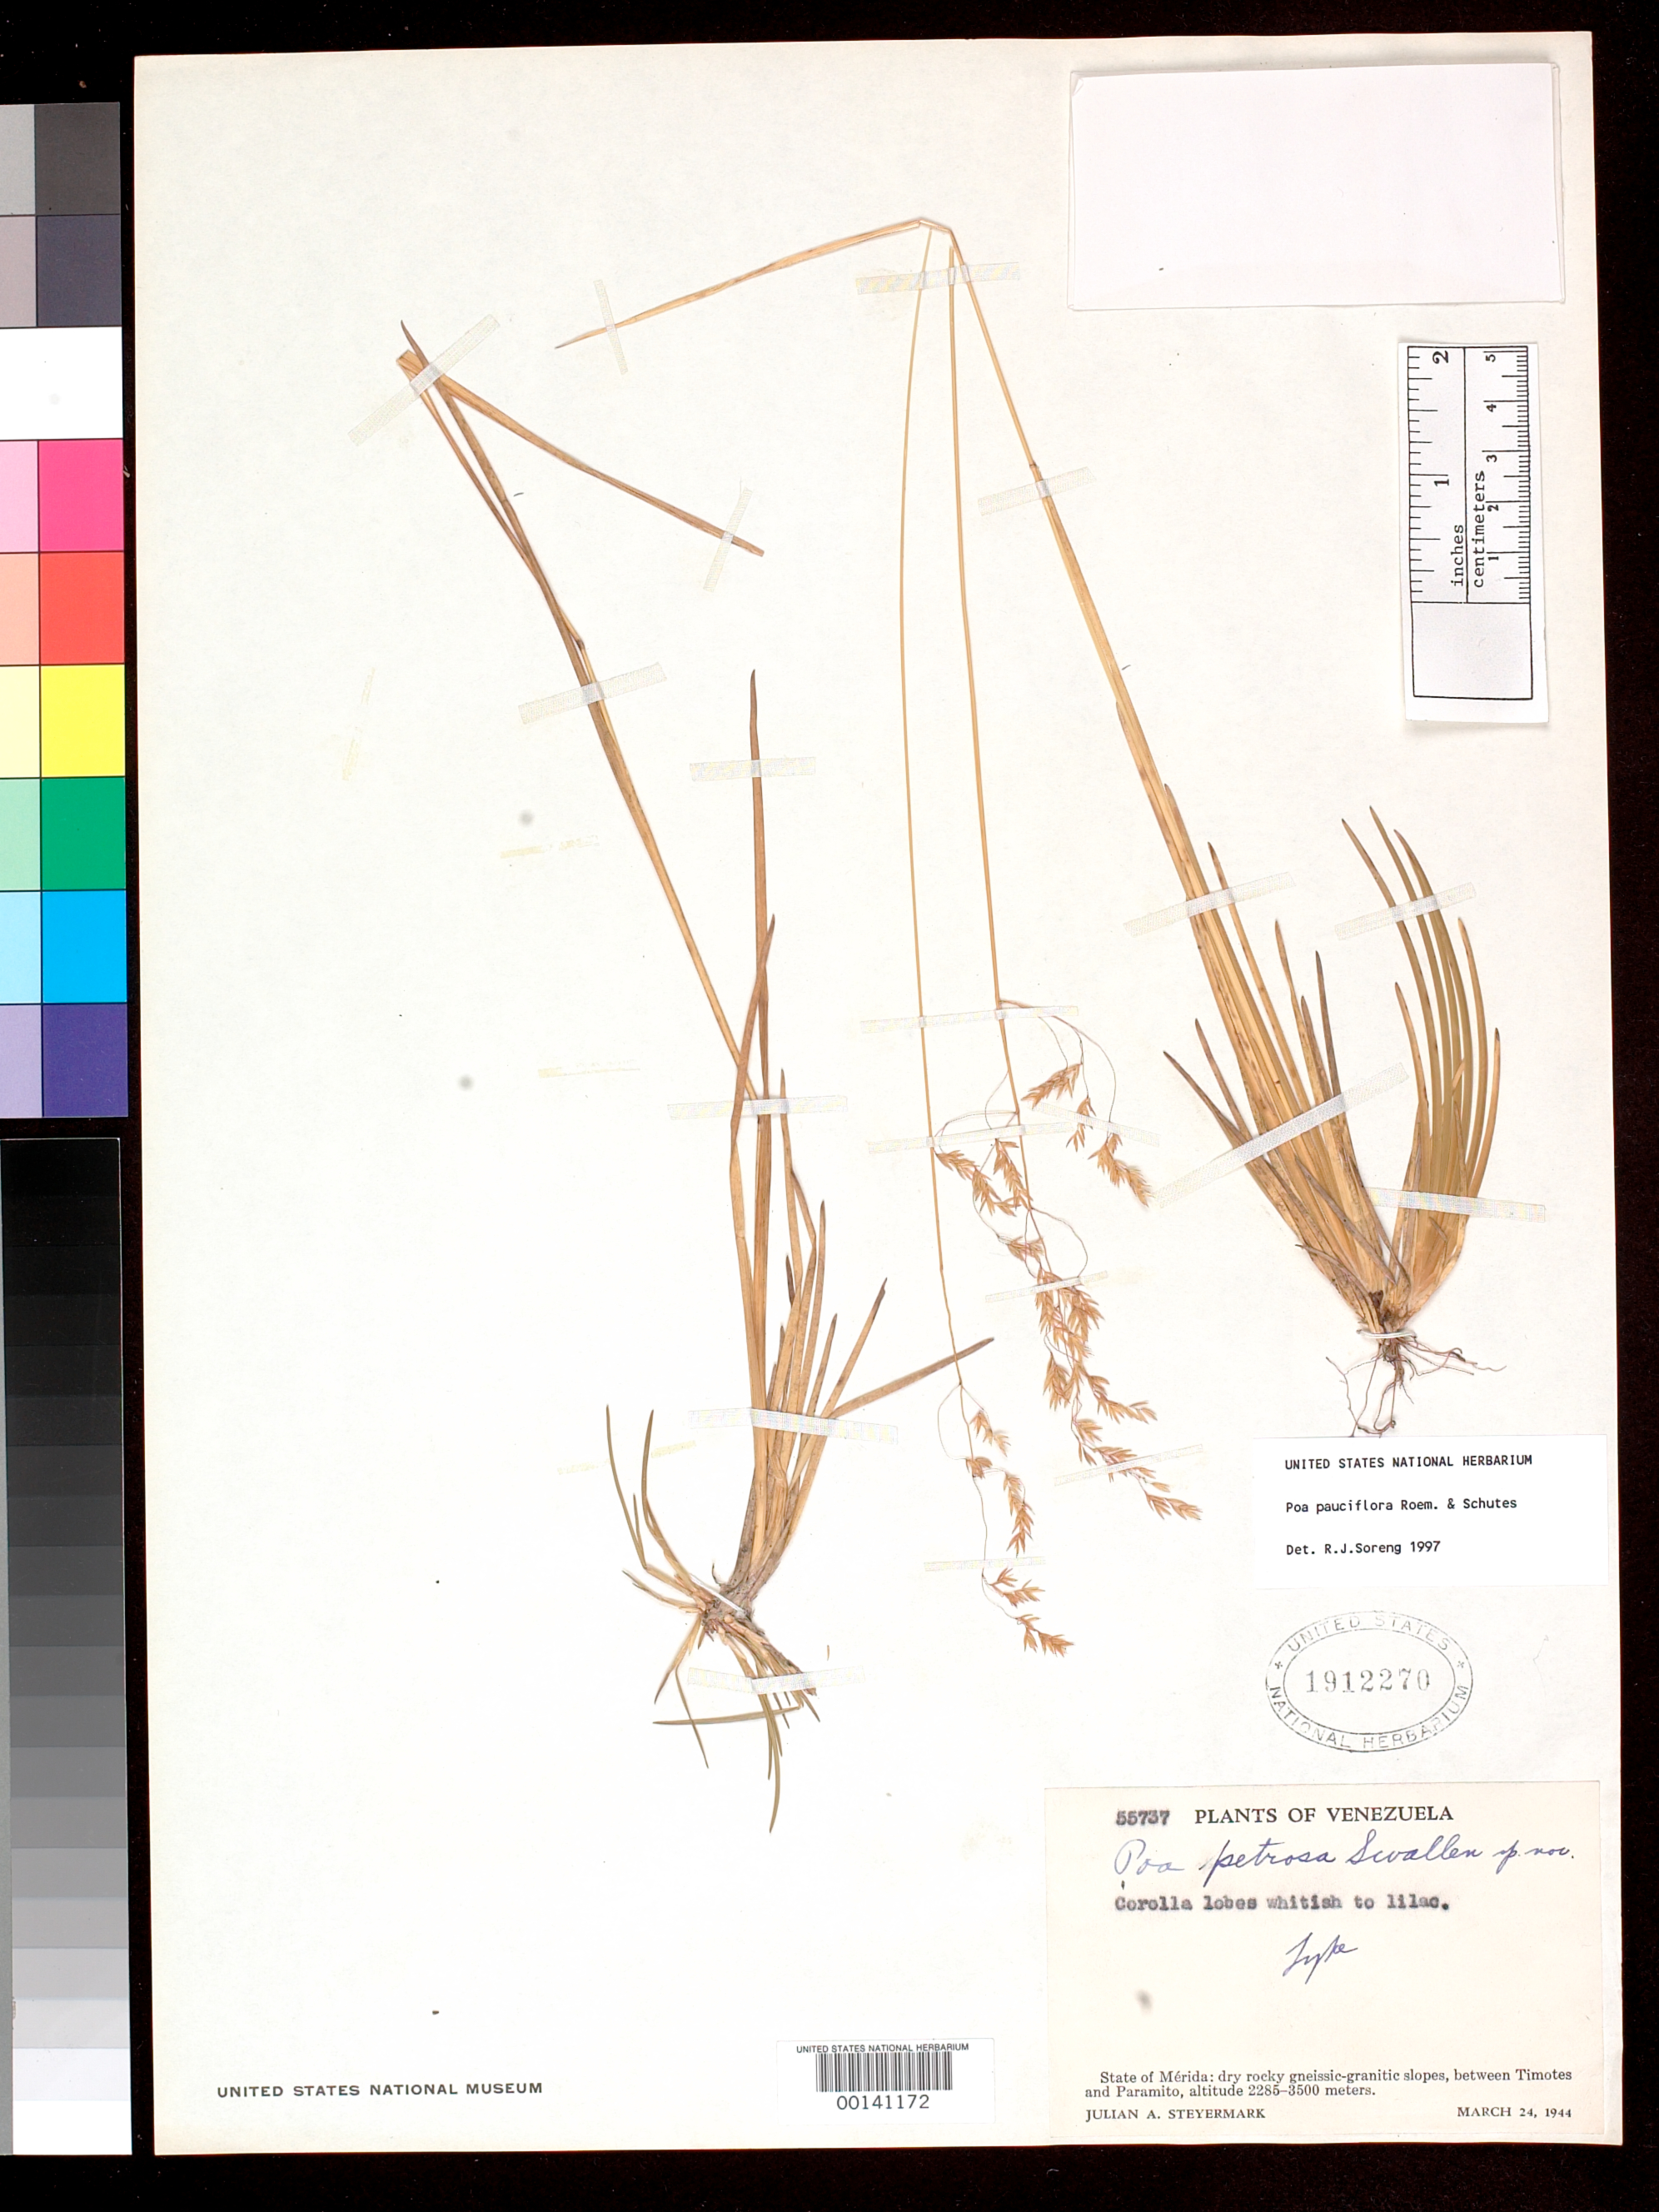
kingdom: Plantae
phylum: Tracheophyta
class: Liliopsida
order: Poales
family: Poaceae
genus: Poa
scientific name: Poa petrosa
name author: Swallen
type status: Holotype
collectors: J. Steyermark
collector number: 55737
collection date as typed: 24 Mar 1944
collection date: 1944-03-24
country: Venezuela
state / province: Mérida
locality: Between Timotes and Paramito.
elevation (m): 2285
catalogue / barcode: US 1912270